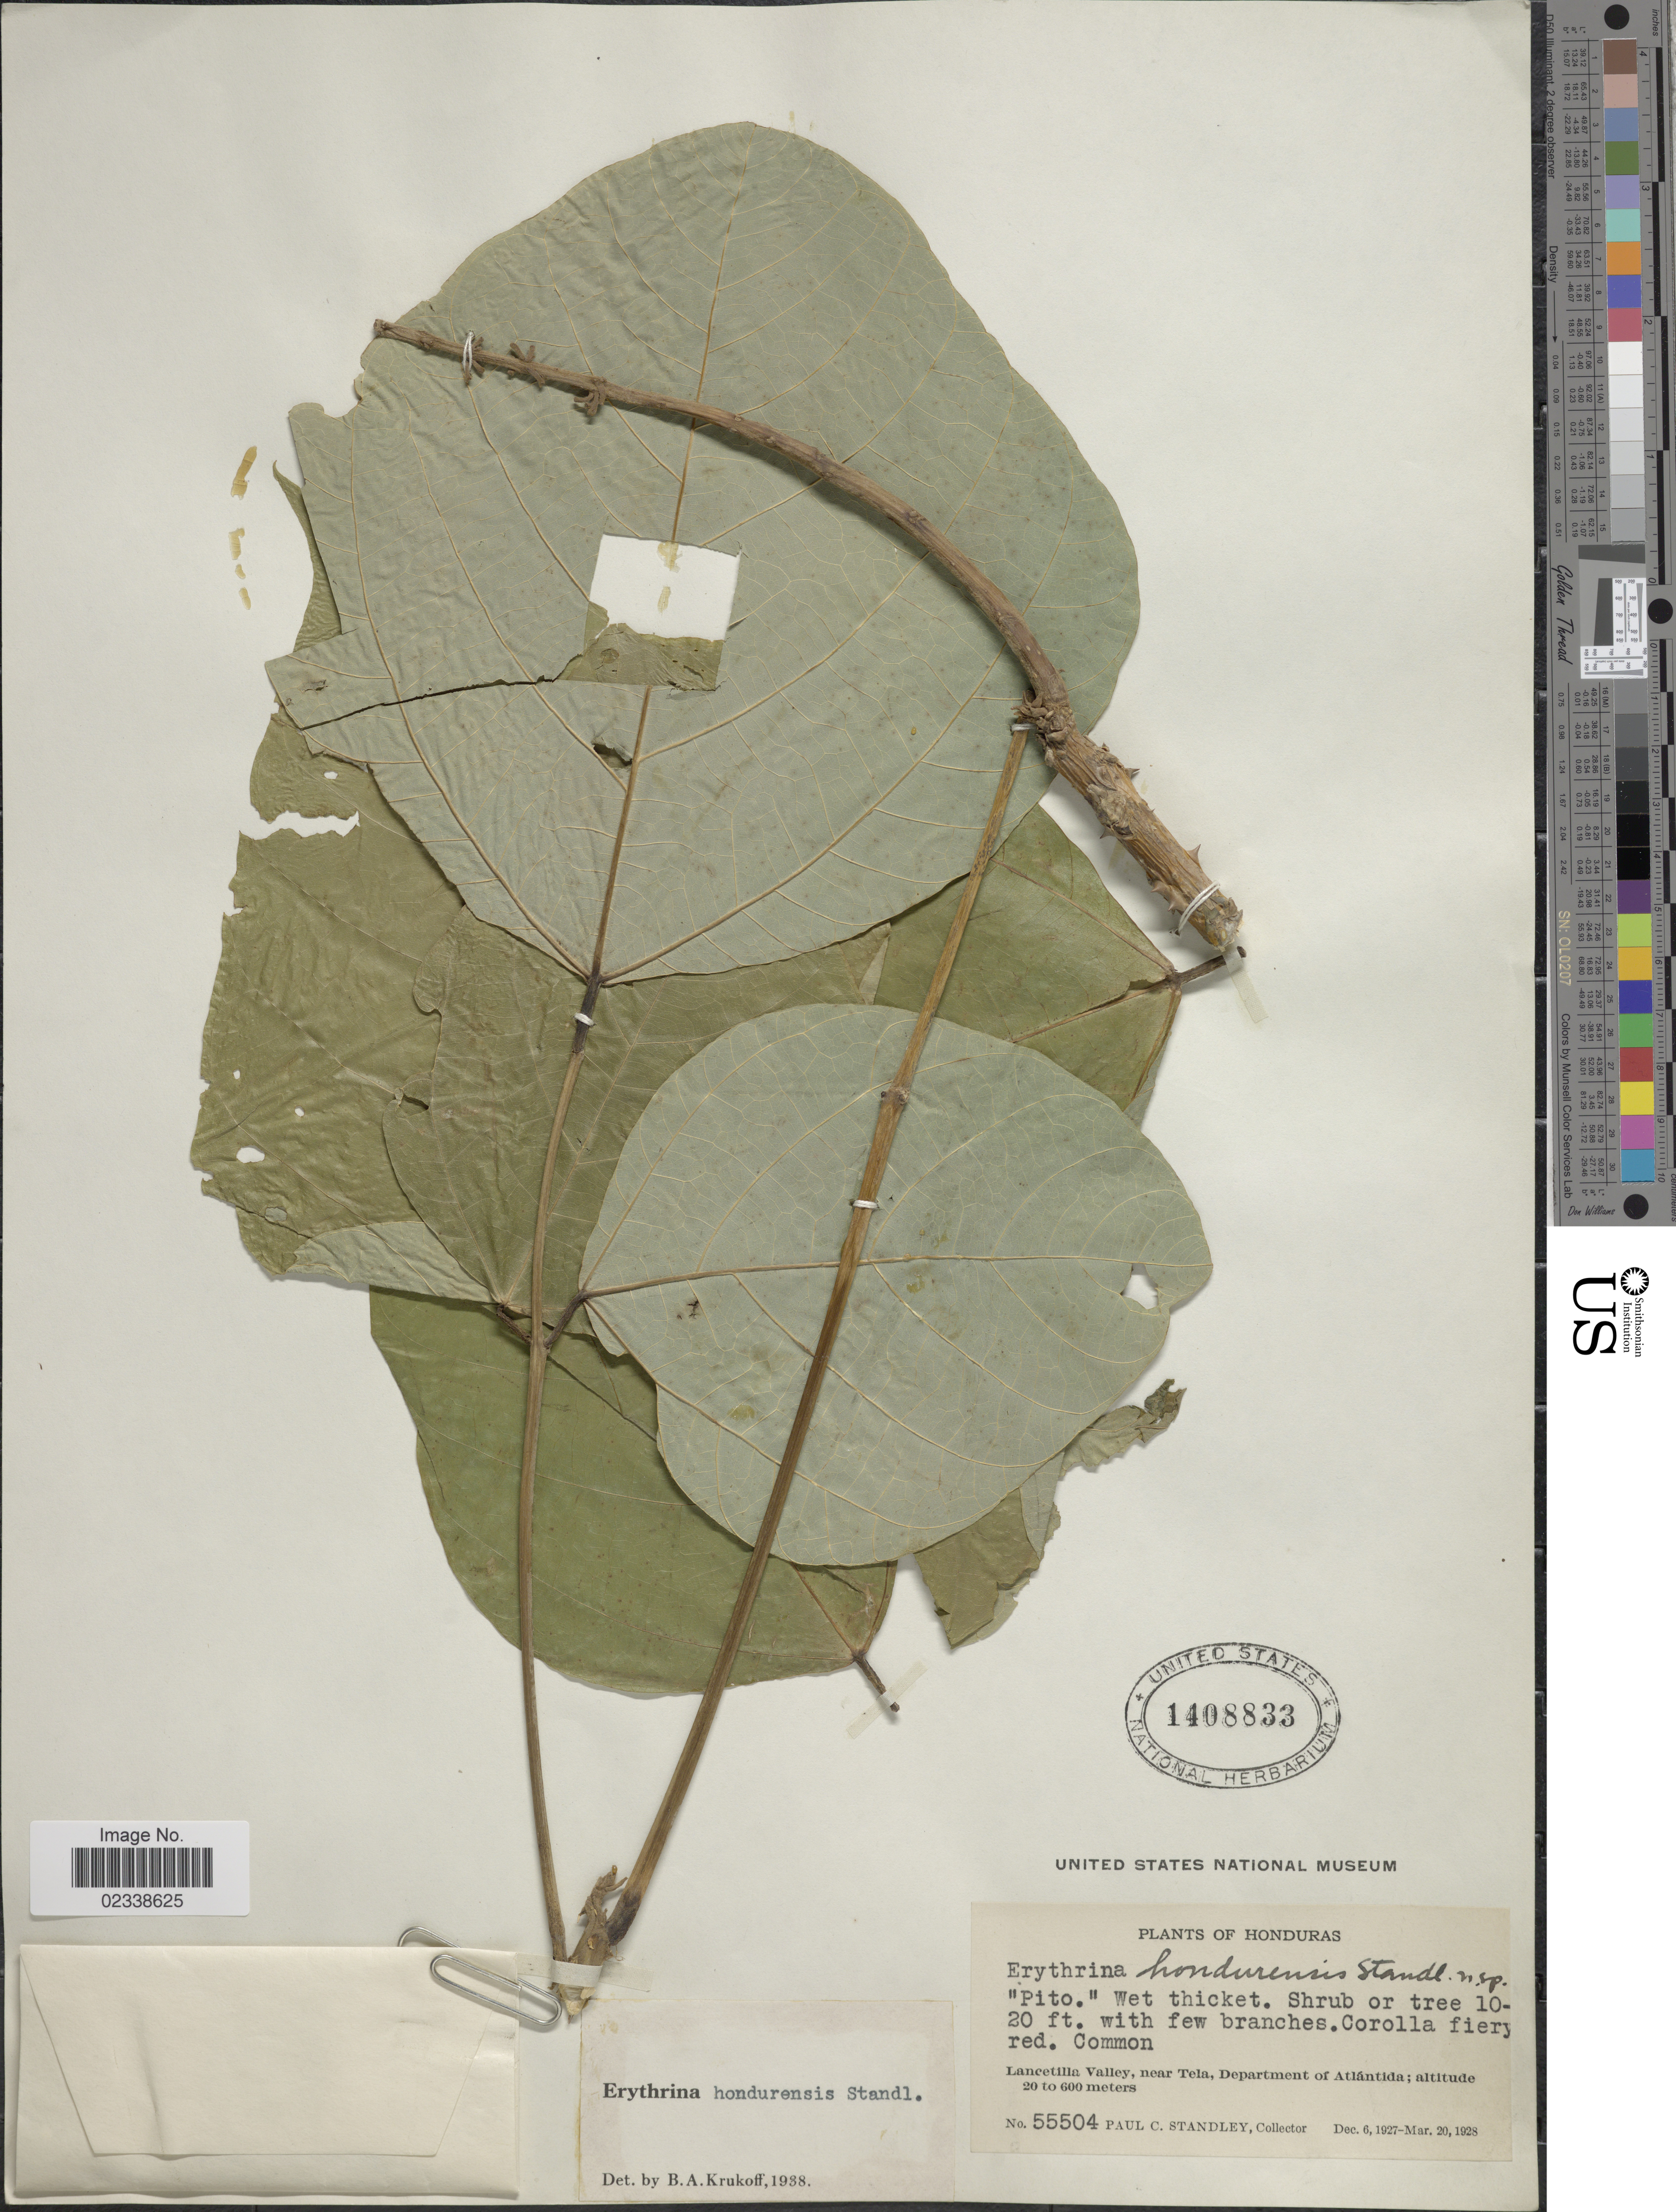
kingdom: Plantae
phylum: Tracheophyta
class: Magnoliopsida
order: Fabales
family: Fabaceae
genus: Erythrina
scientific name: Erythrina hondurensis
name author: Standl.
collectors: P. C. Standley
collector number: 55504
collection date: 1927-12-06/1928-03-20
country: Honduras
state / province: Atlántida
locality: Lancetilla Valley, near Tela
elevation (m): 20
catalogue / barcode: US 1408833